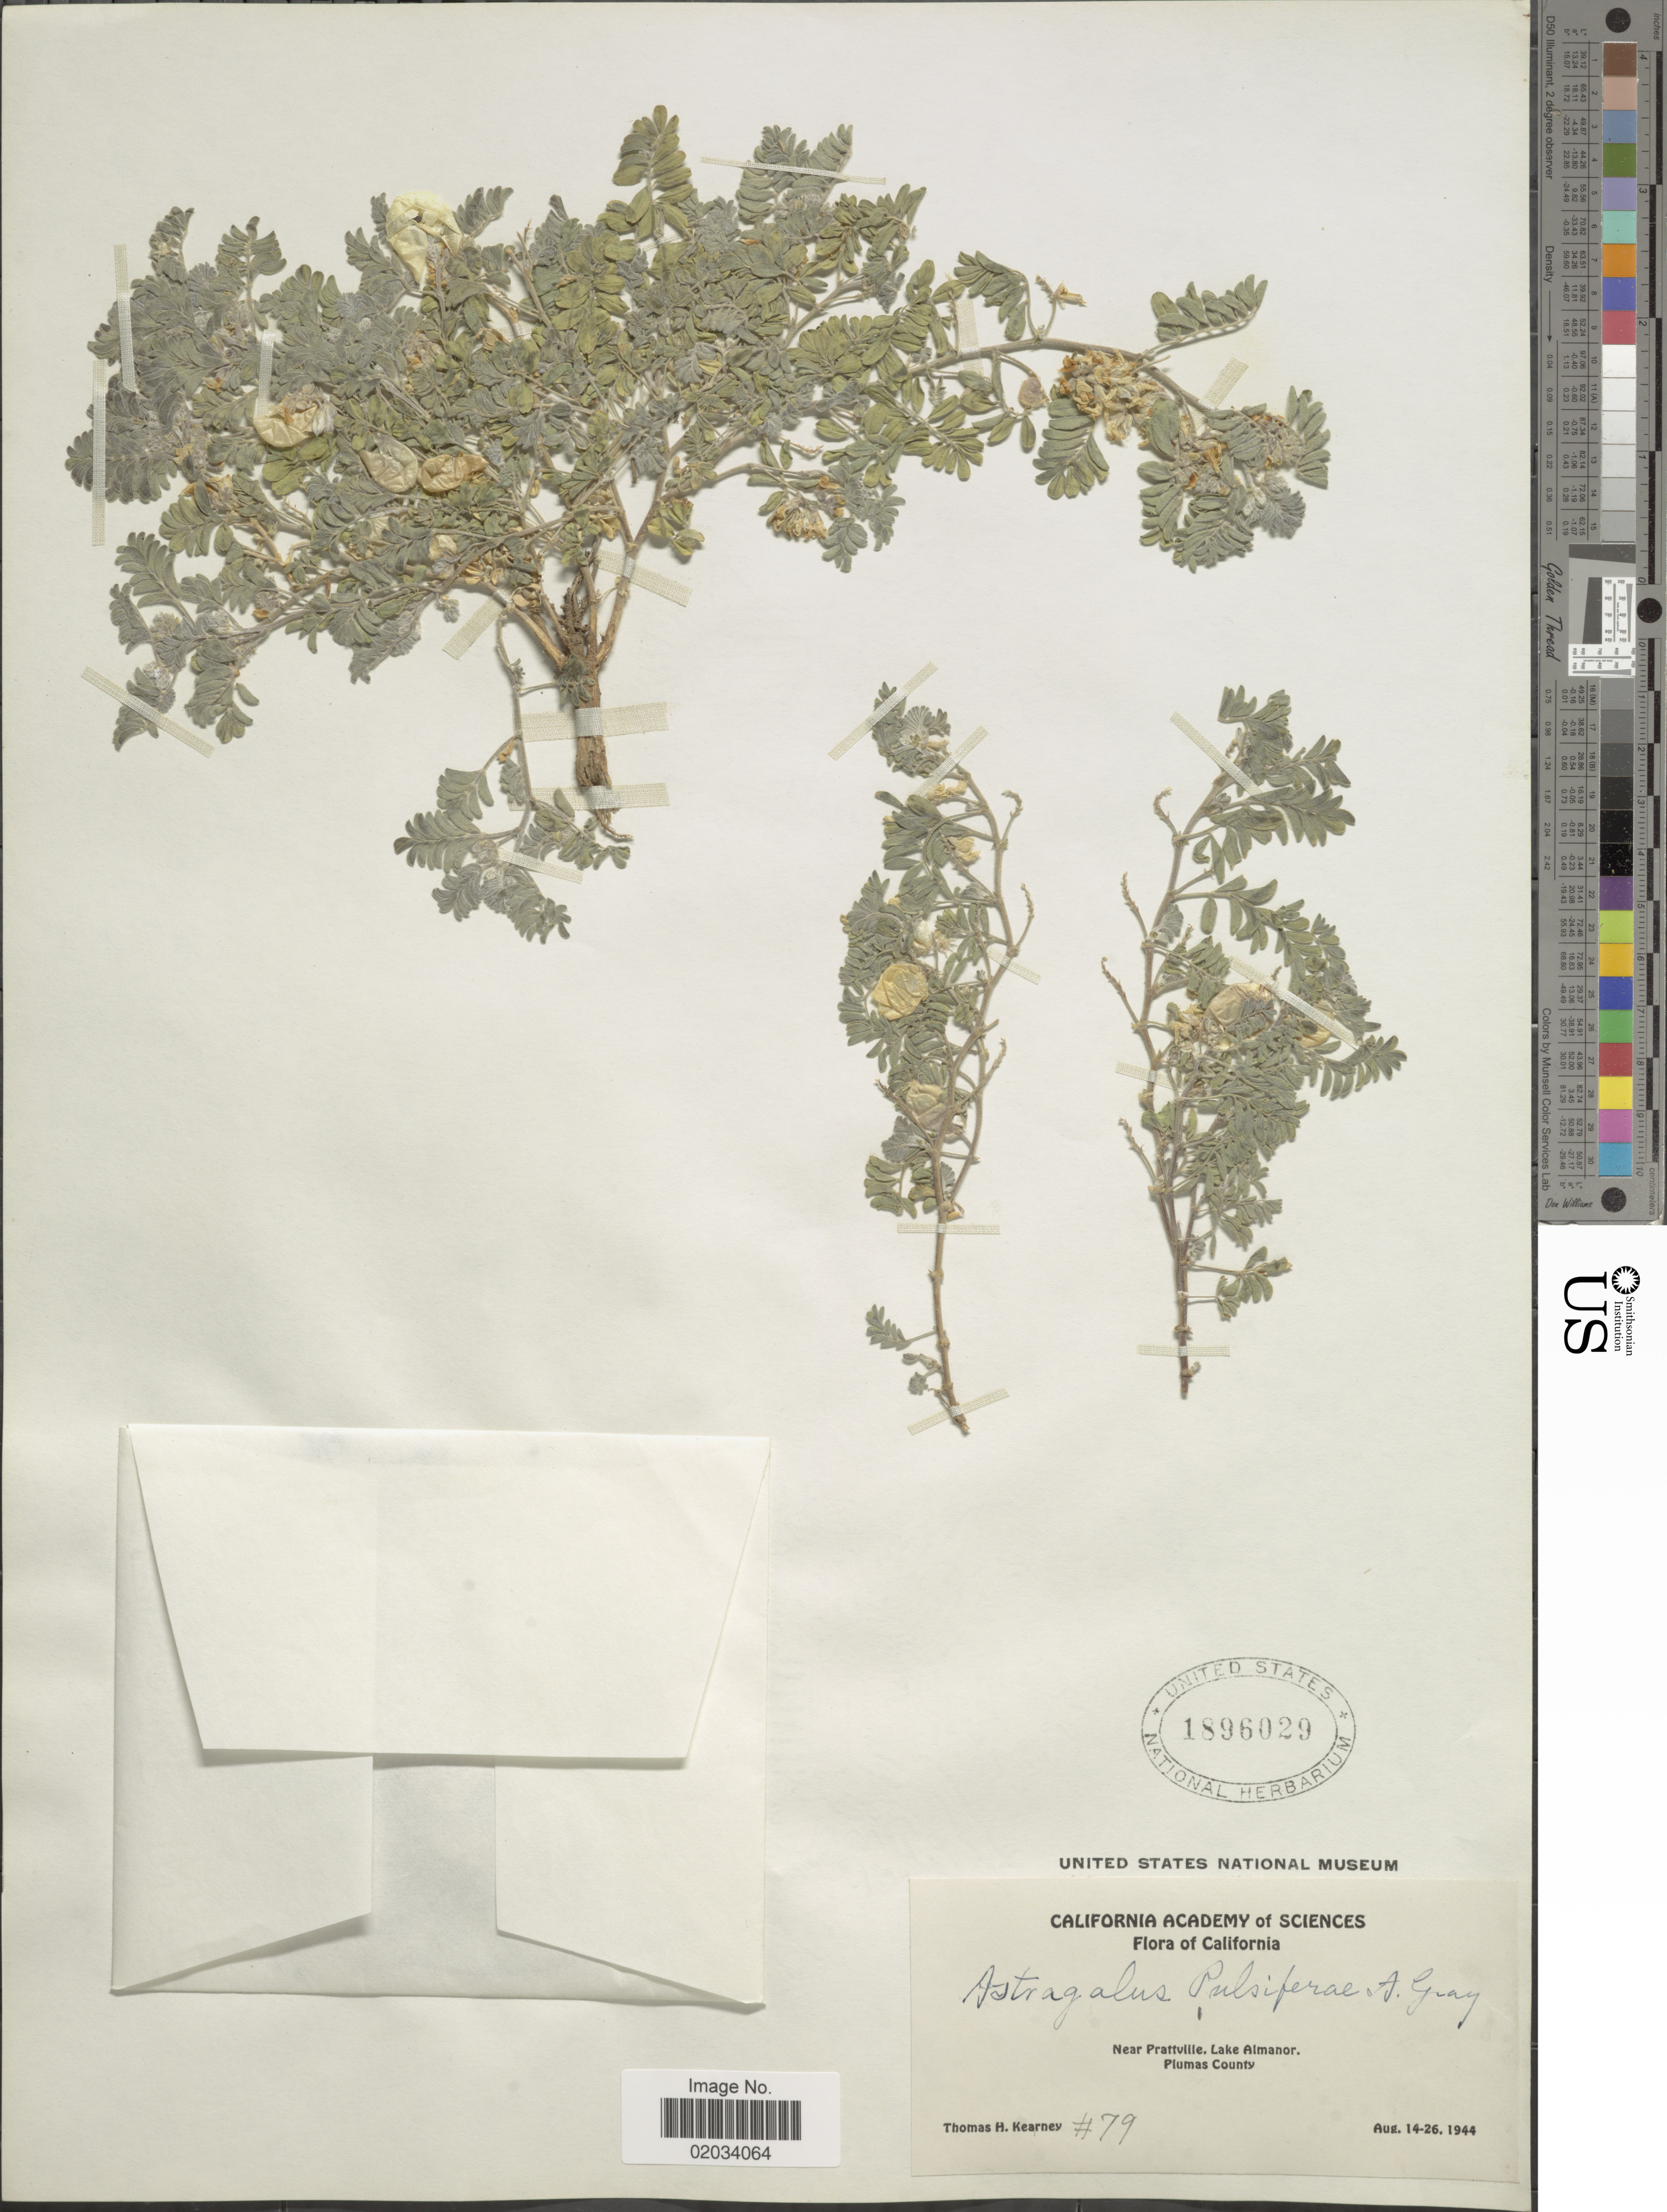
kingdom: Plantae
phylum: Tracheophyta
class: Magnoliopsida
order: Fabales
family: Fabaceae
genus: Astragalus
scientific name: Astragalus pulsiferae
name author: A. Gray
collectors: T. H. Kearney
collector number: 79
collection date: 1944-08-14/1944-08-26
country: United States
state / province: California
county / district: Plumas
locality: Near Pratville, Lake Almanor. Plumas County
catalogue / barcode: US 1896029